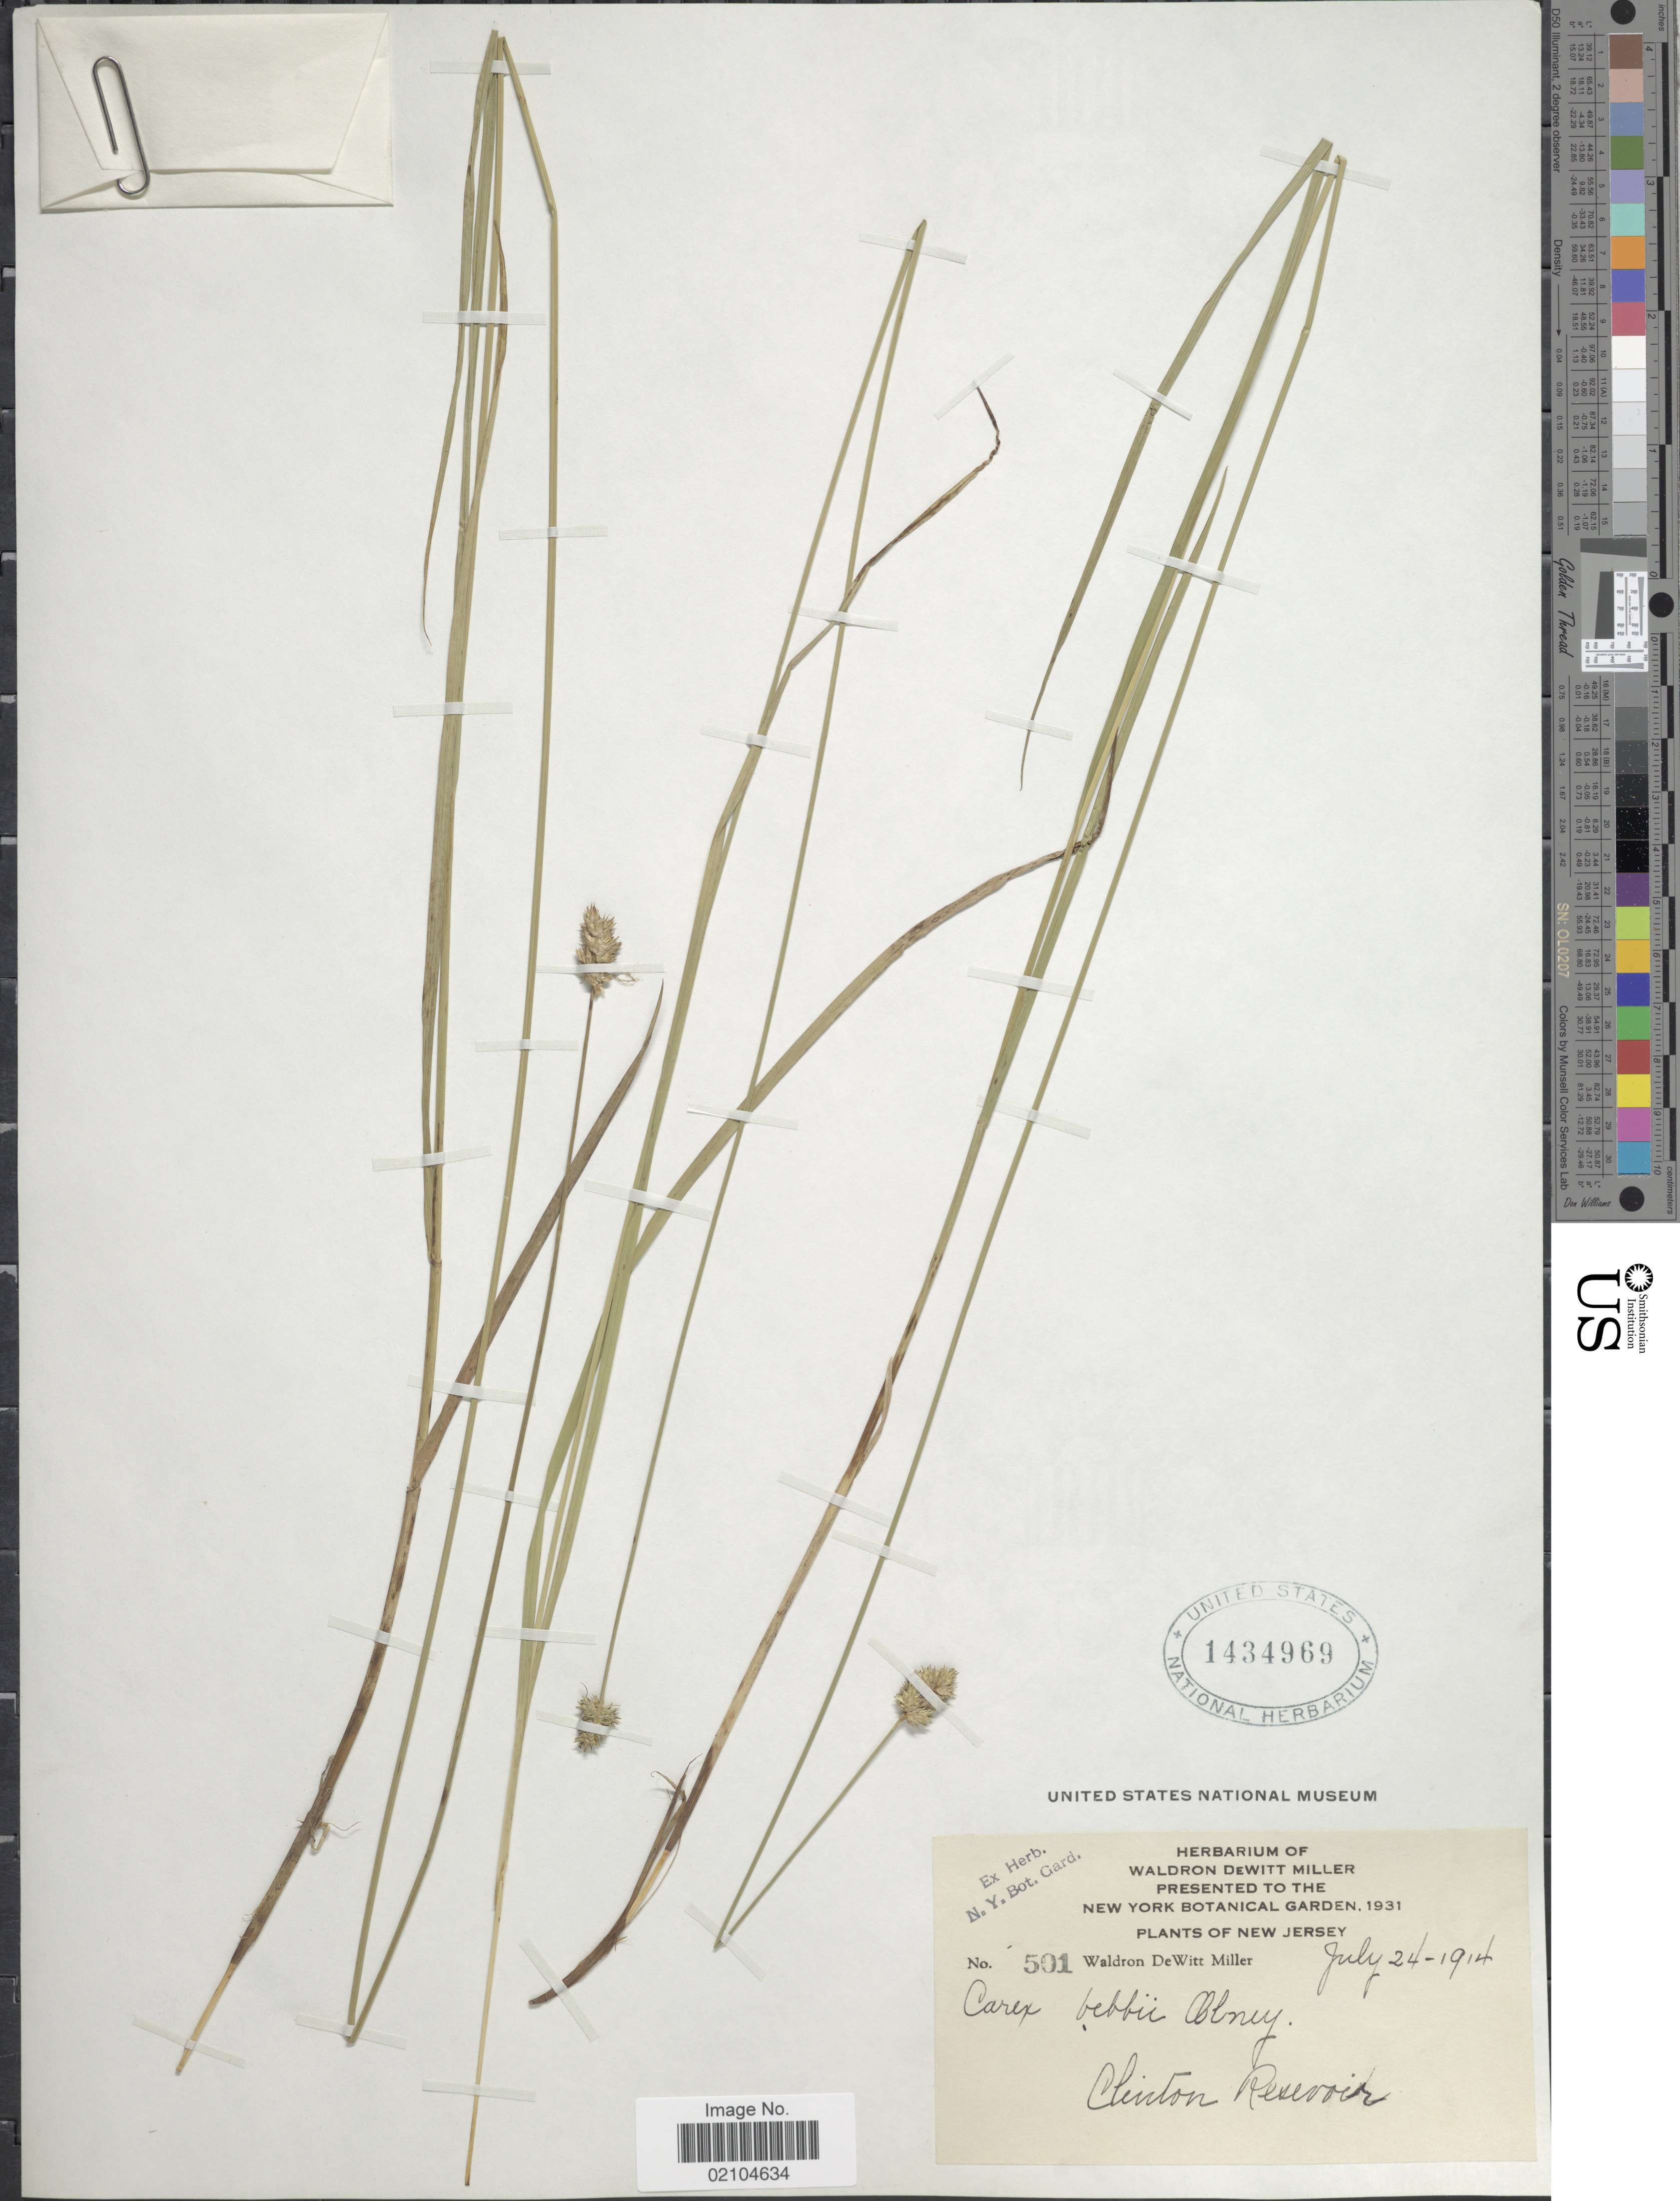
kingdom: Plantae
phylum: Tracheophyta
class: Liliopsida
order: Poales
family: Cyperaceae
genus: Carex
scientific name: Carex bebbii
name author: (L.H. Bailey) Olney ex Fernald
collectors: W. De Witt Miller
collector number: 501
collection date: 1914-07-24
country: United States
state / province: New Jersey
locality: Clinton Reservoir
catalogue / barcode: US 1434969